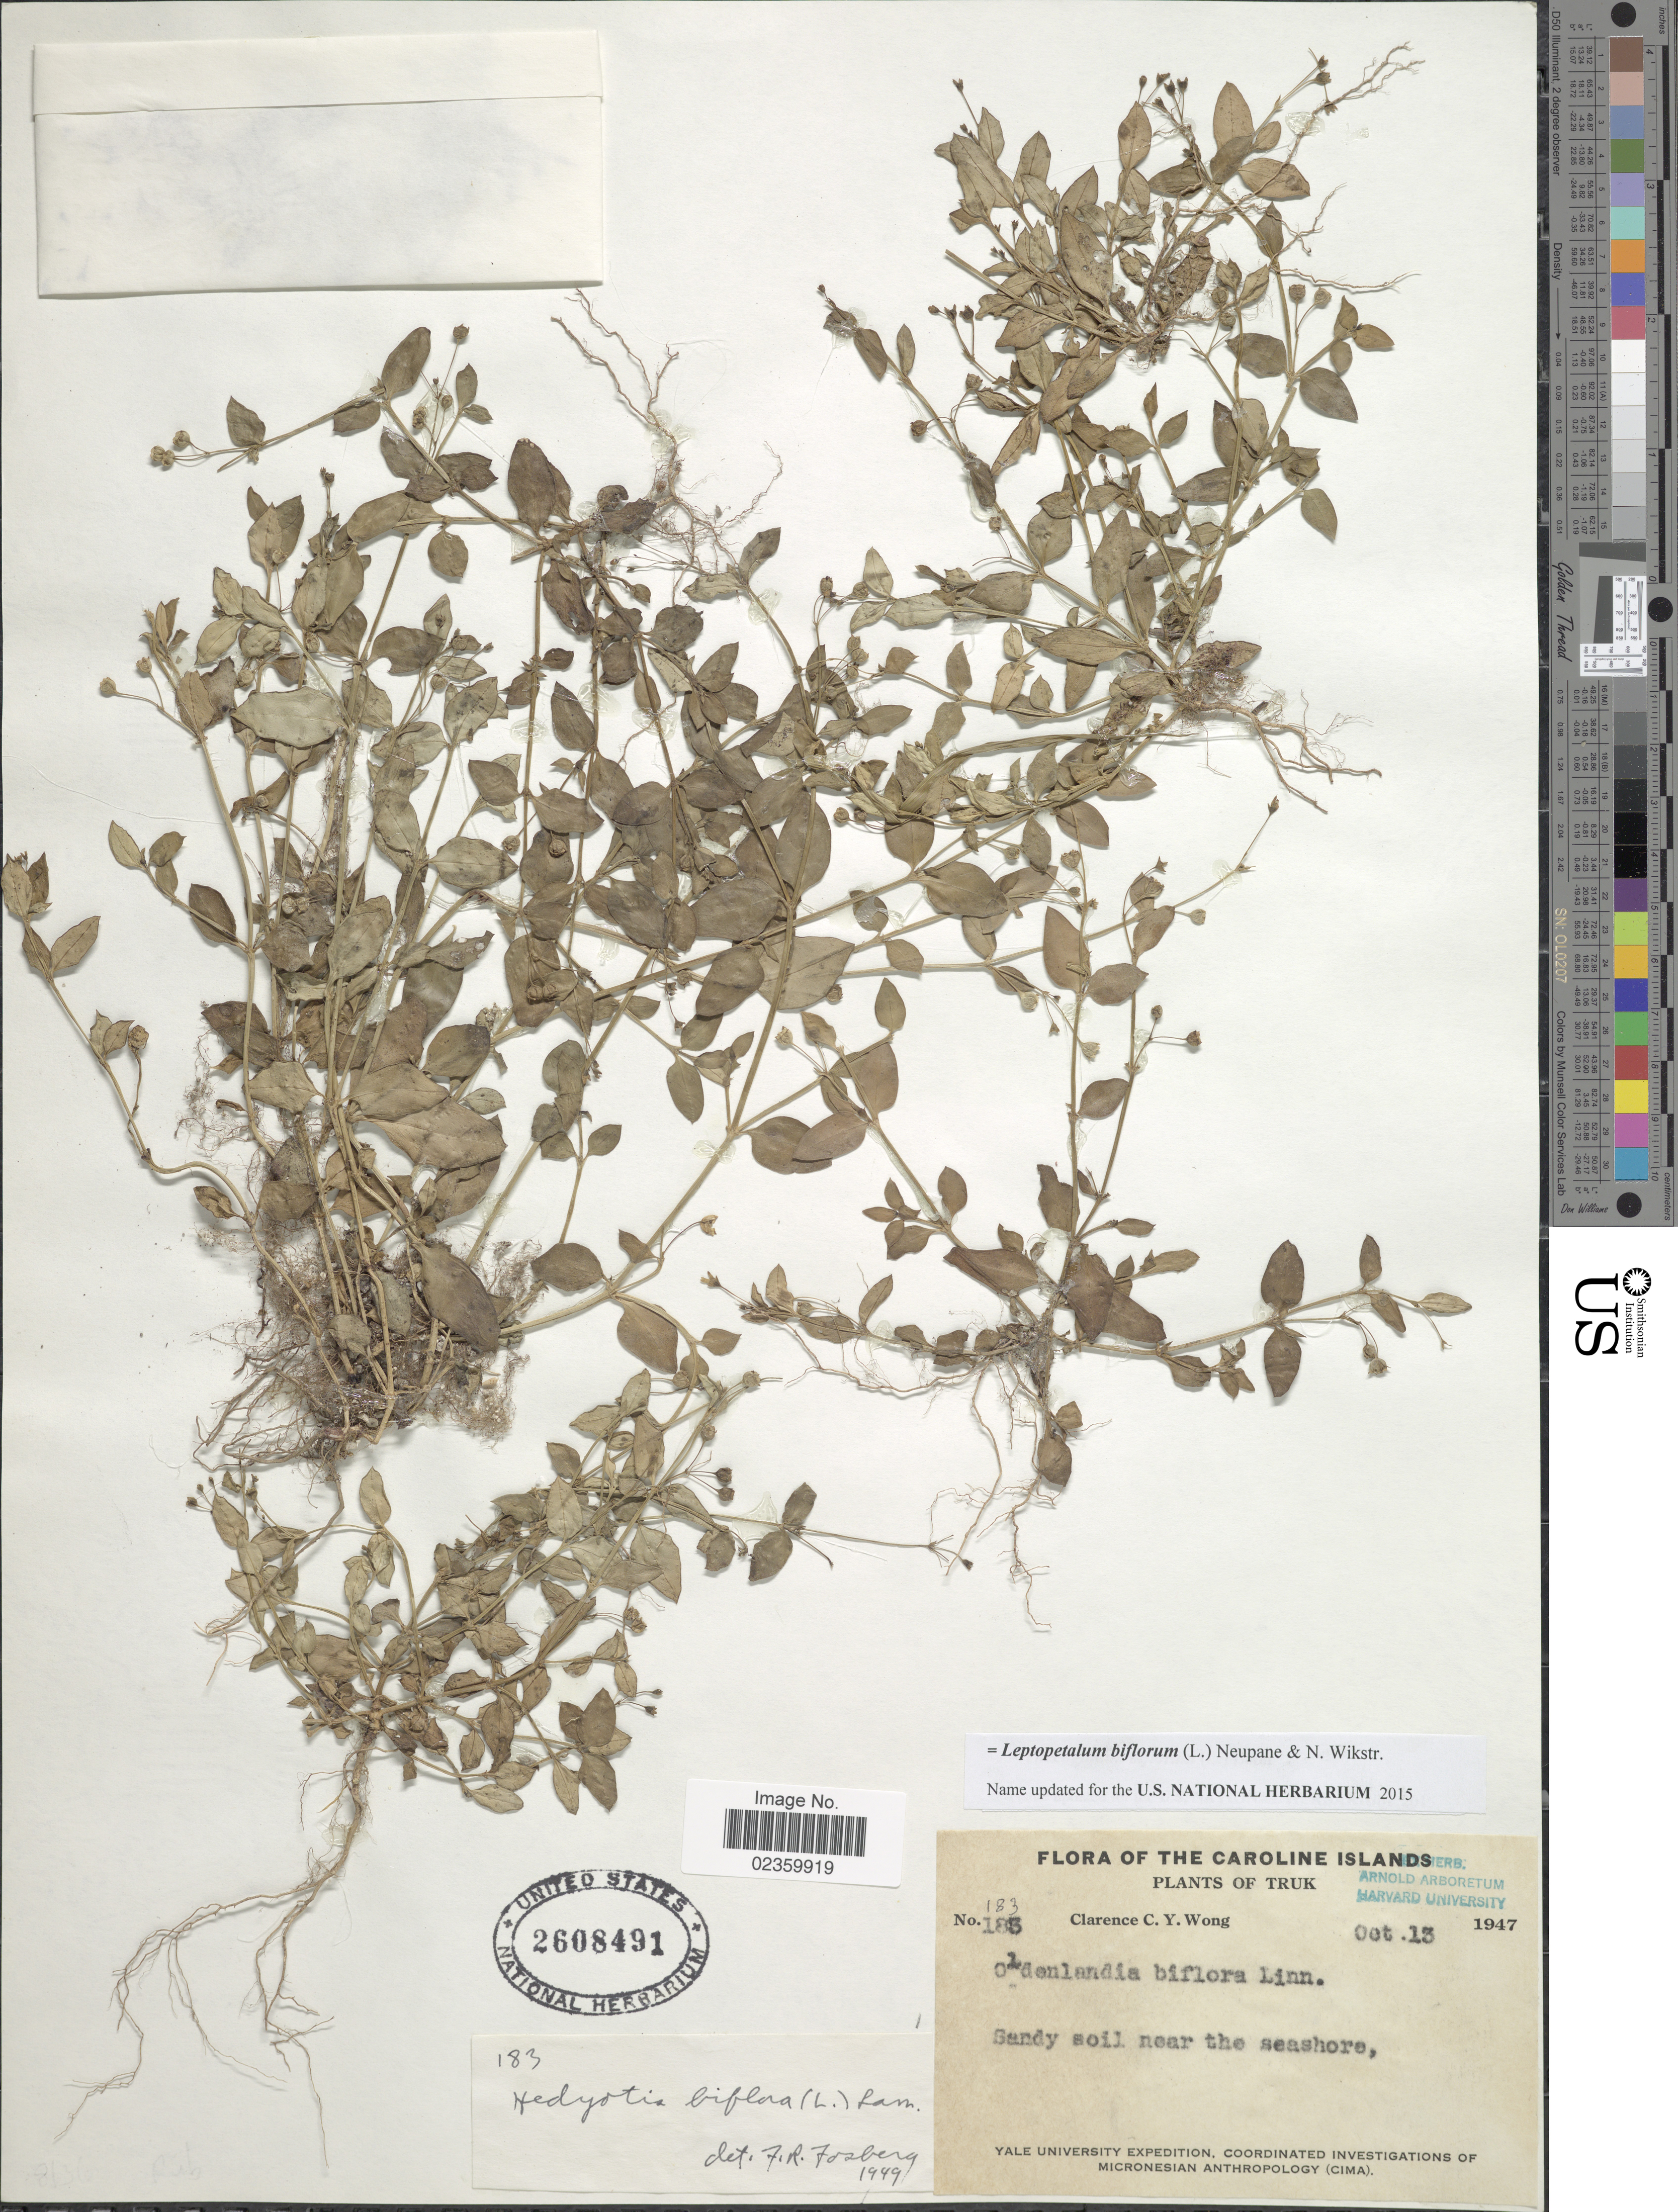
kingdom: Plantae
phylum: Tracheophyta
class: Magnoliopsida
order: Gentianales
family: Rubiaceae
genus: Leptopetalum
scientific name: Leptopetalum biflorum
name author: (L.) Neupane & N. Wikstr.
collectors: C. Wong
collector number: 183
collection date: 1947-10-13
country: Micronesia, Federated States of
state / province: Truk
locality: The Caroline Islands. Near the seashore.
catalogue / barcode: US 2608491